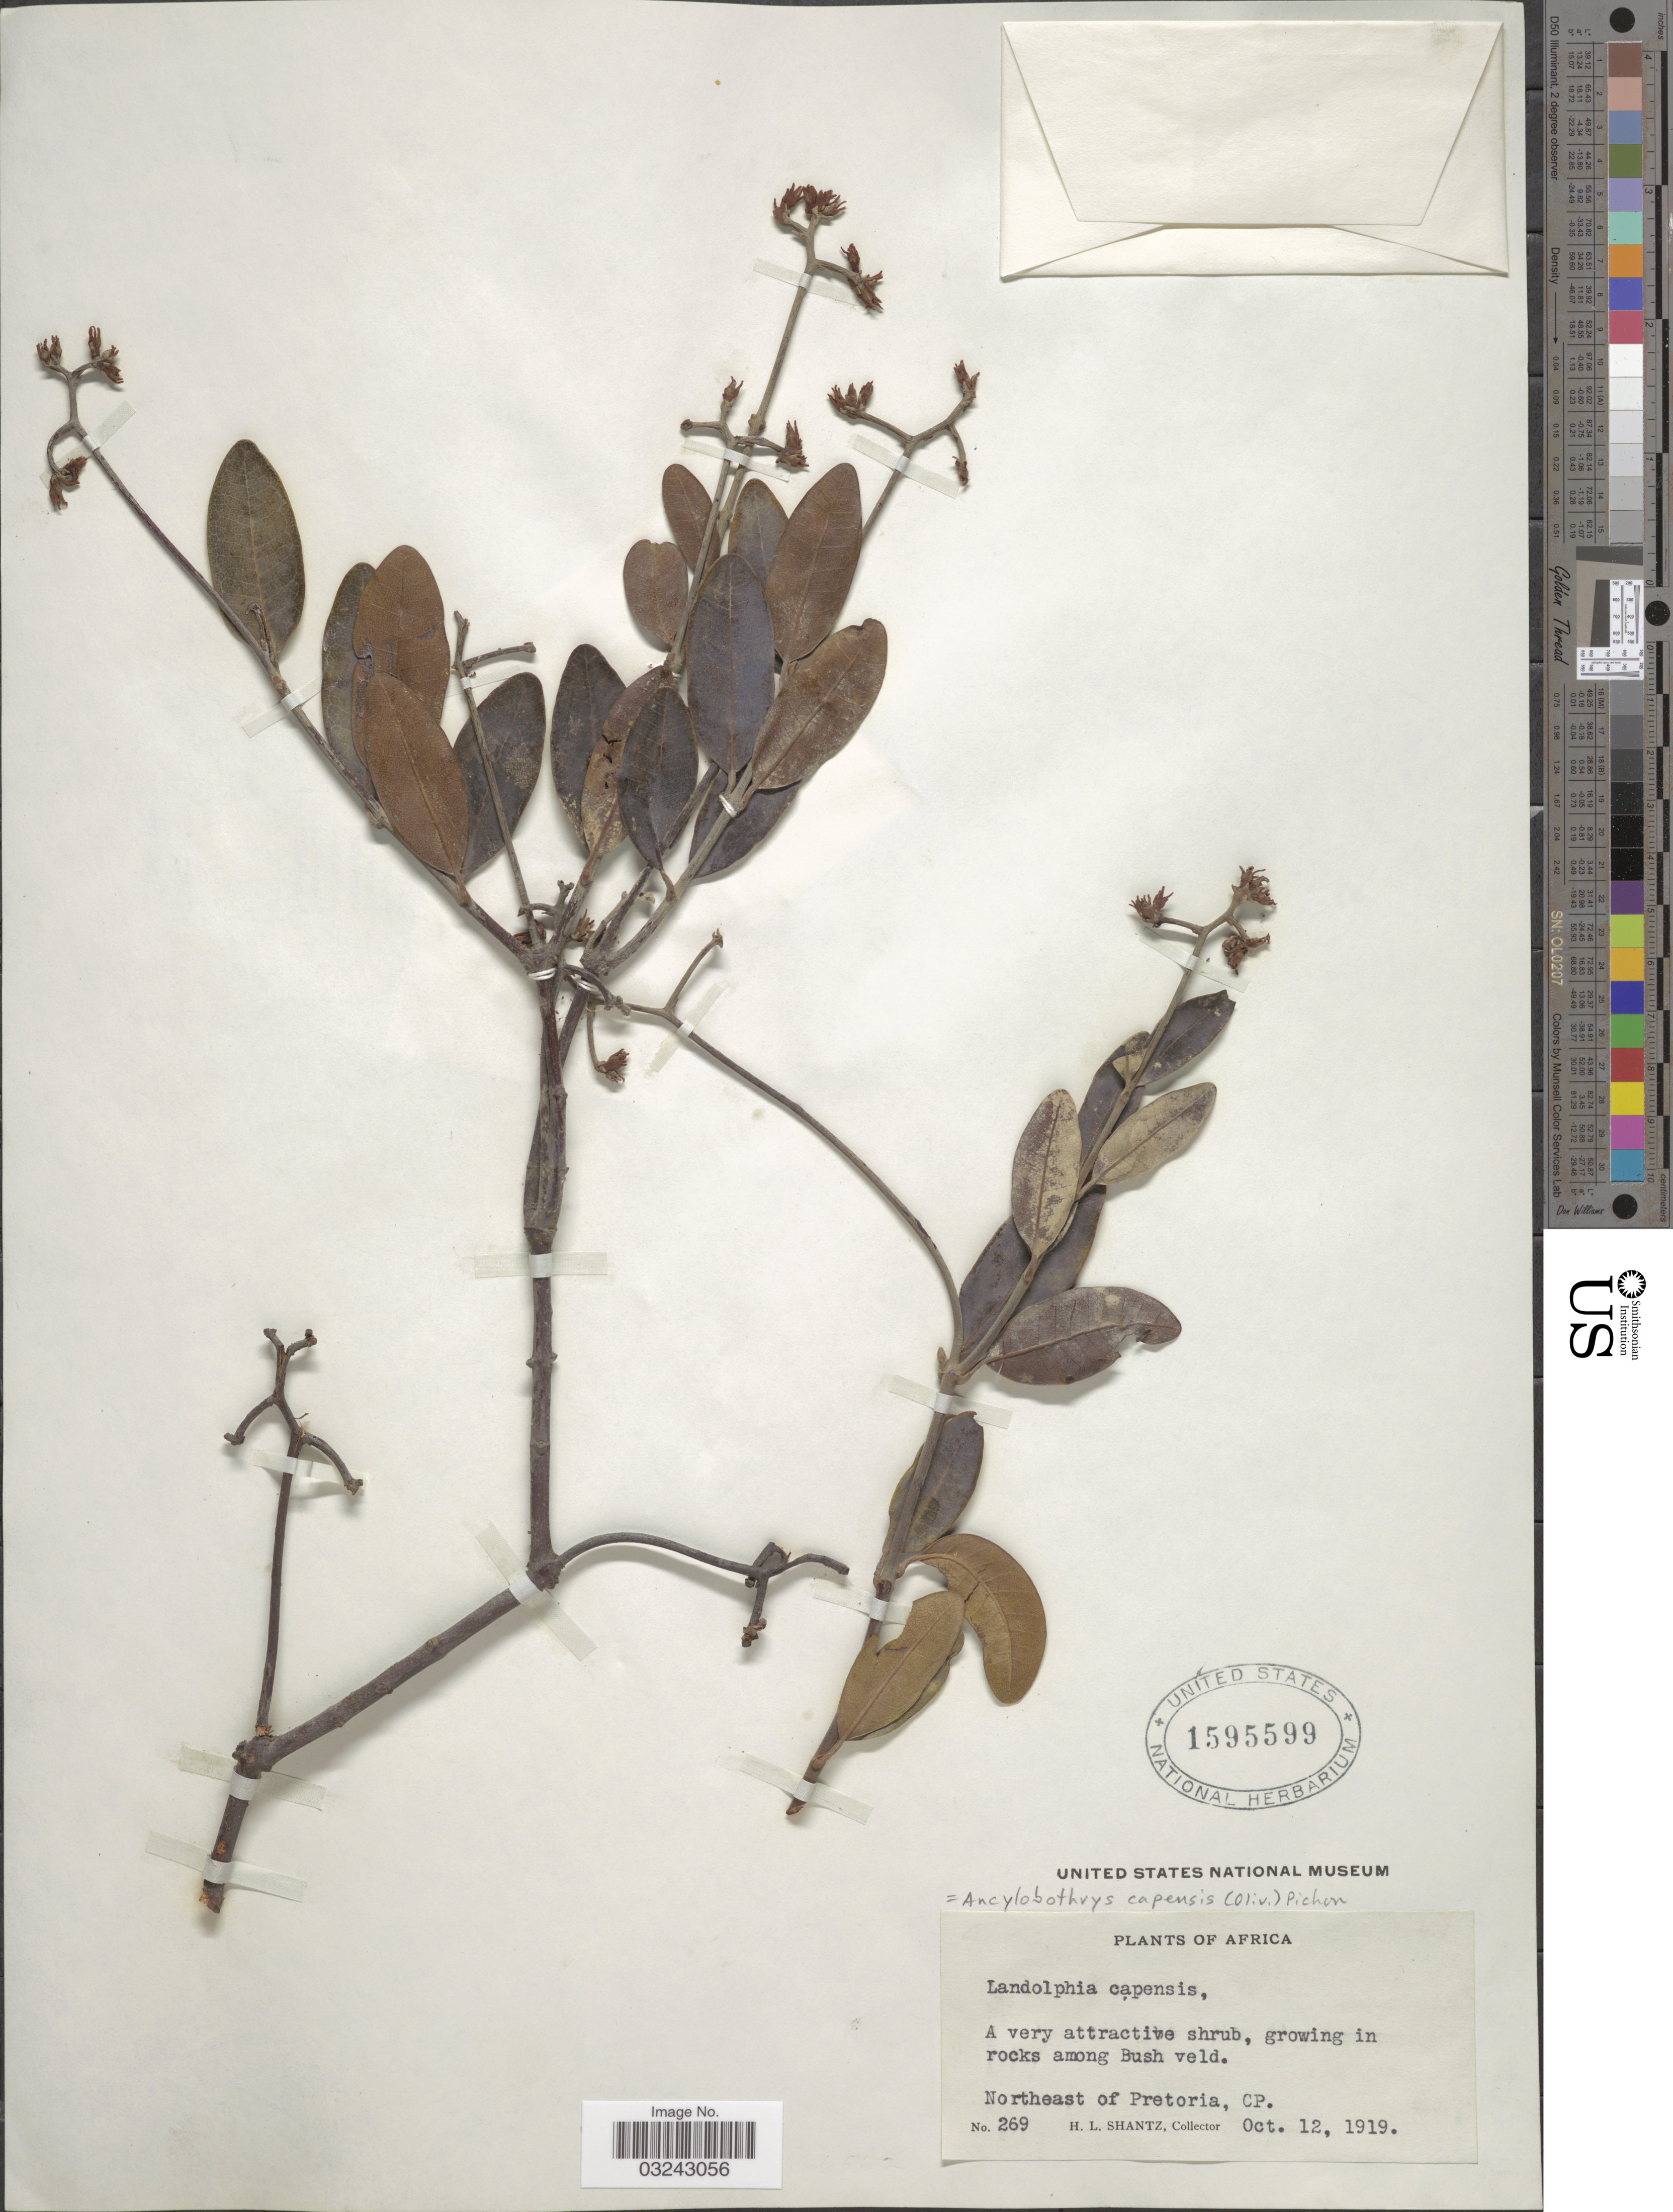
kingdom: Plantae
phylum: Tracheophyta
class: Magnoliopsida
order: Gentianales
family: Apocynaceae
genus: Ancylobothrys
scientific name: Ancylobothrys capensis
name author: (Oliv.) Pichon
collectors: H. Shantz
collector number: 269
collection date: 1919-10-12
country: South Africa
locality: Africa, Northeast of Pretoria, CP.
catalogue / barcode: US 1595599